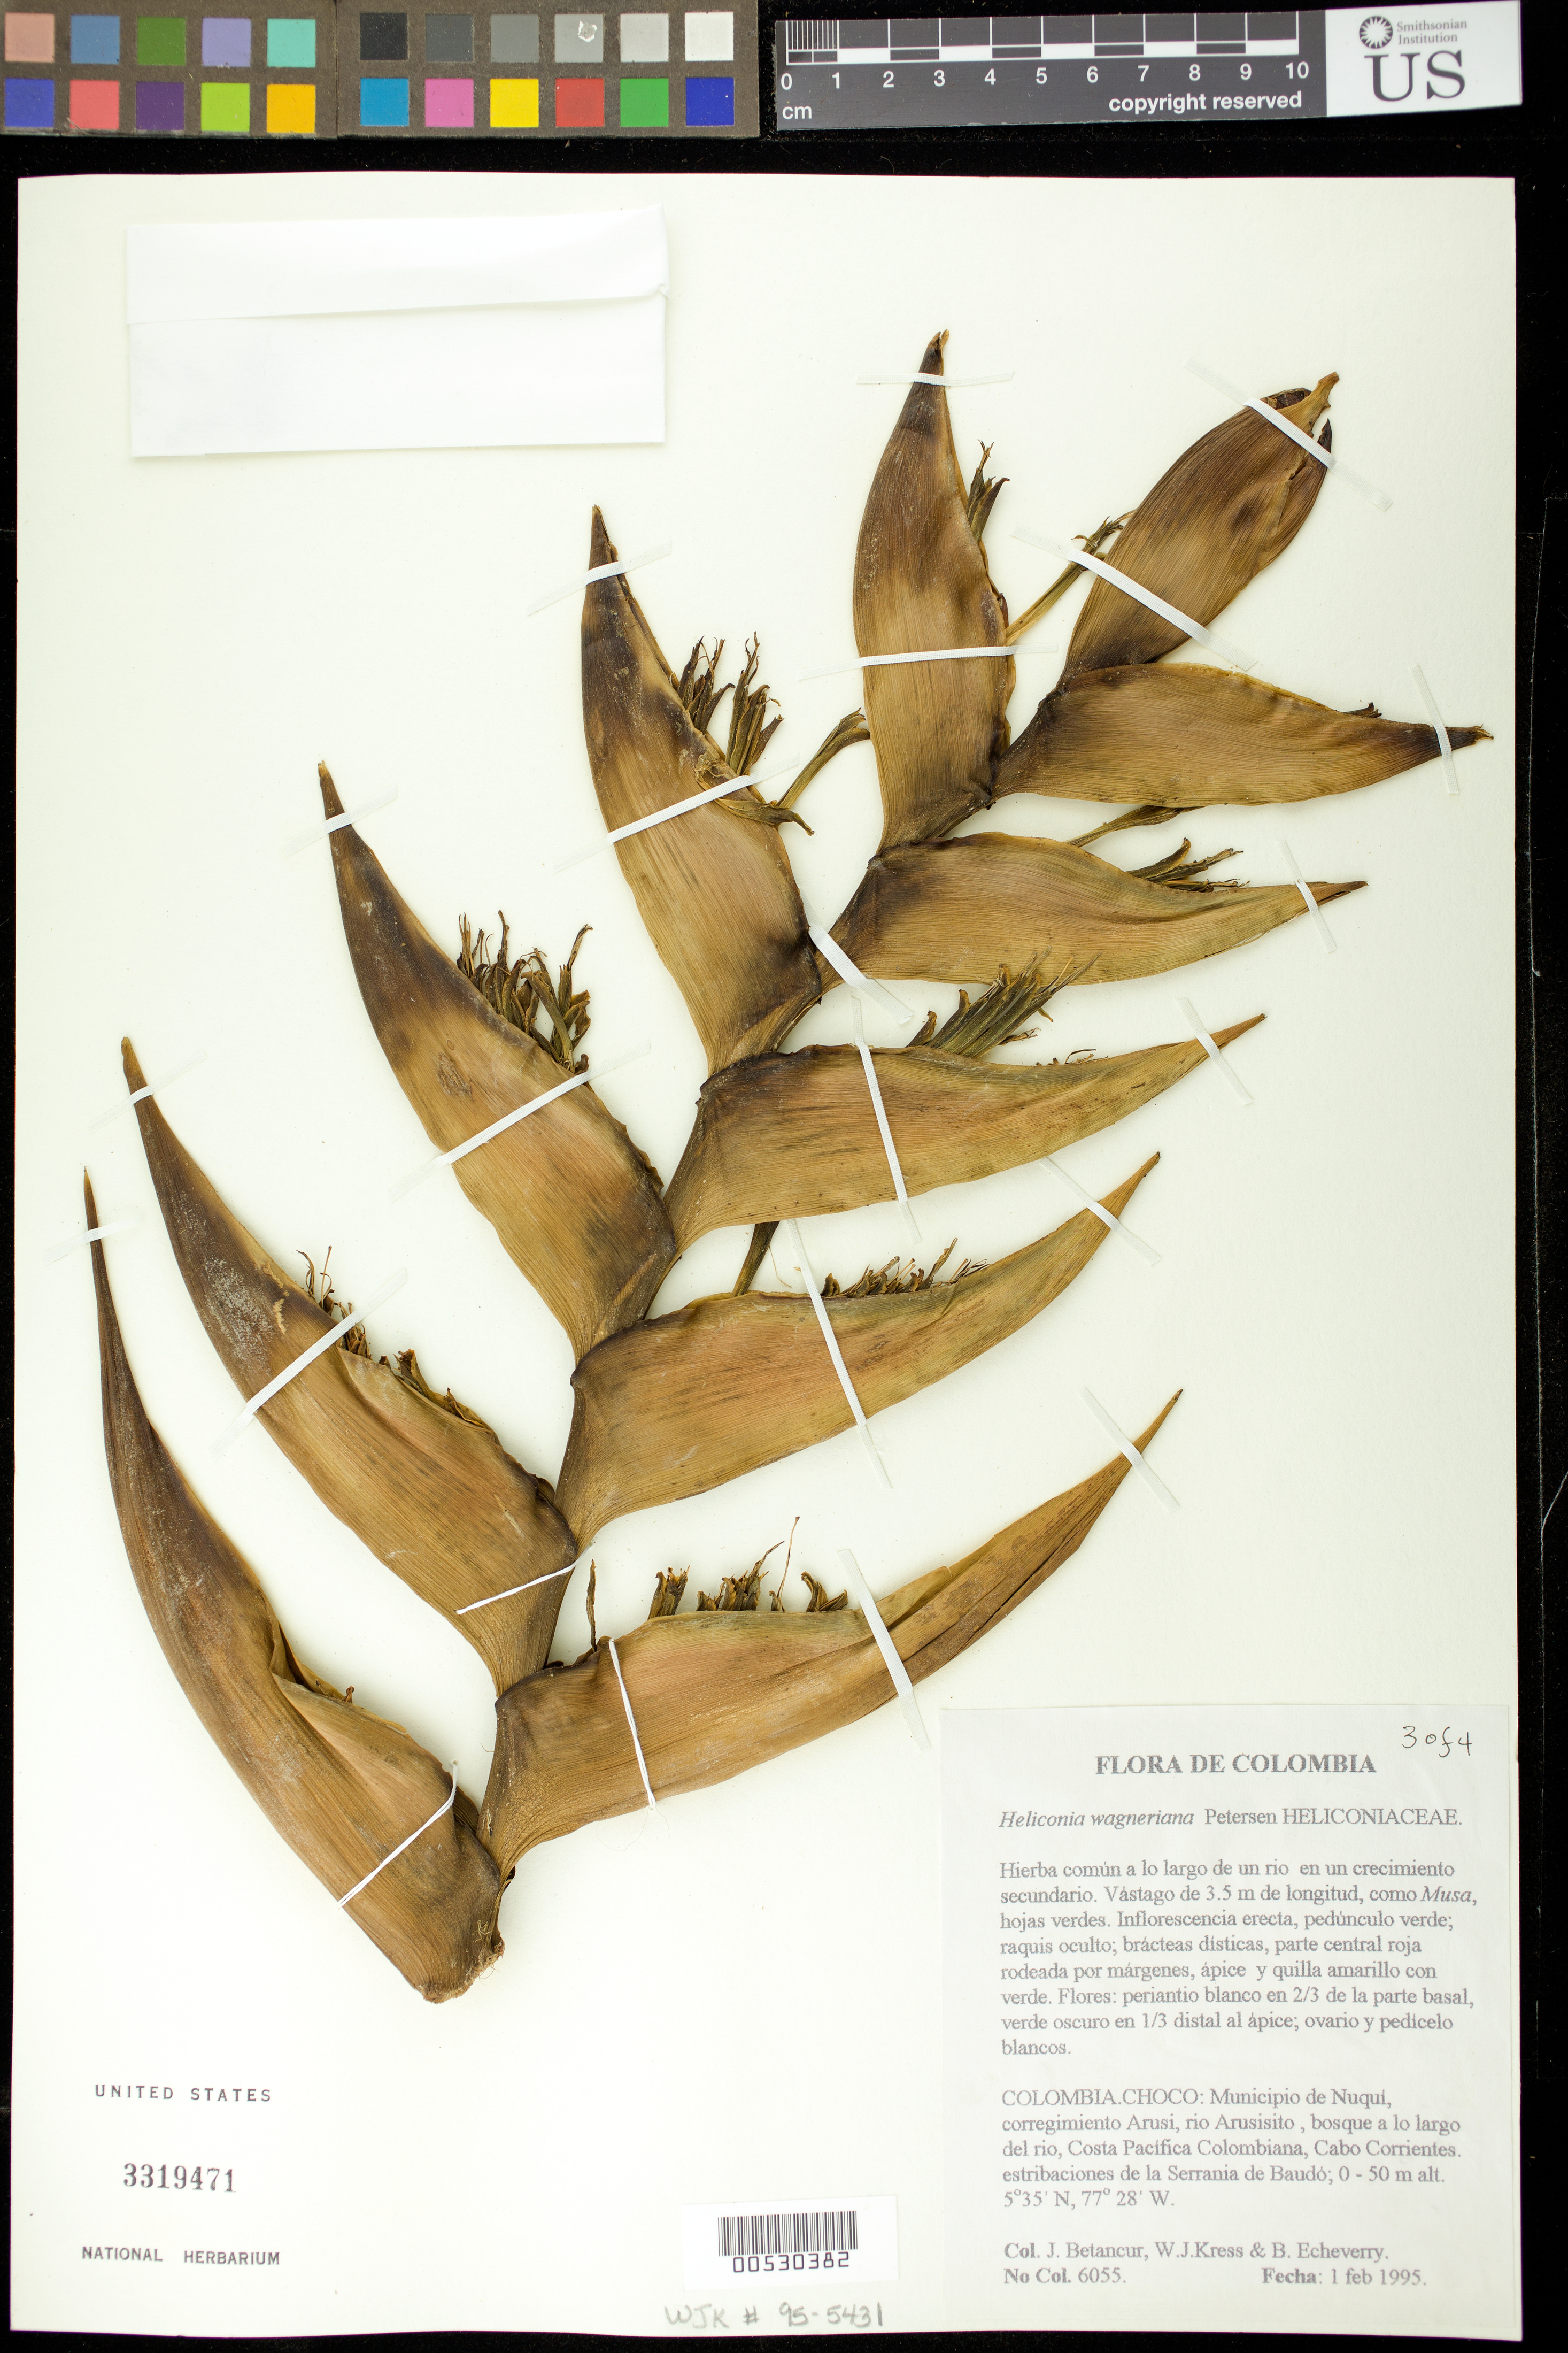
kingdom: Plantae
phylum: Tracheophyta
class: Liliopsida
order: Zingiberales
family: Heliconiaceae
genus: Heliconia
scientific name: Heliconia wagneriana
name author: Petersen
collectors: J. C. Betancur, W. J. Kress & B. Echeverry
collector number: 6055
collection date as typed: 01 Feb 1995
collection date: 1995-02-01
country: Colombia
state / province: Chocó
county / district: Nuqui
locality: Rio Arusicito, just south of Arusi.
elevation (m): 0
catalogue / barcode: US 3319471